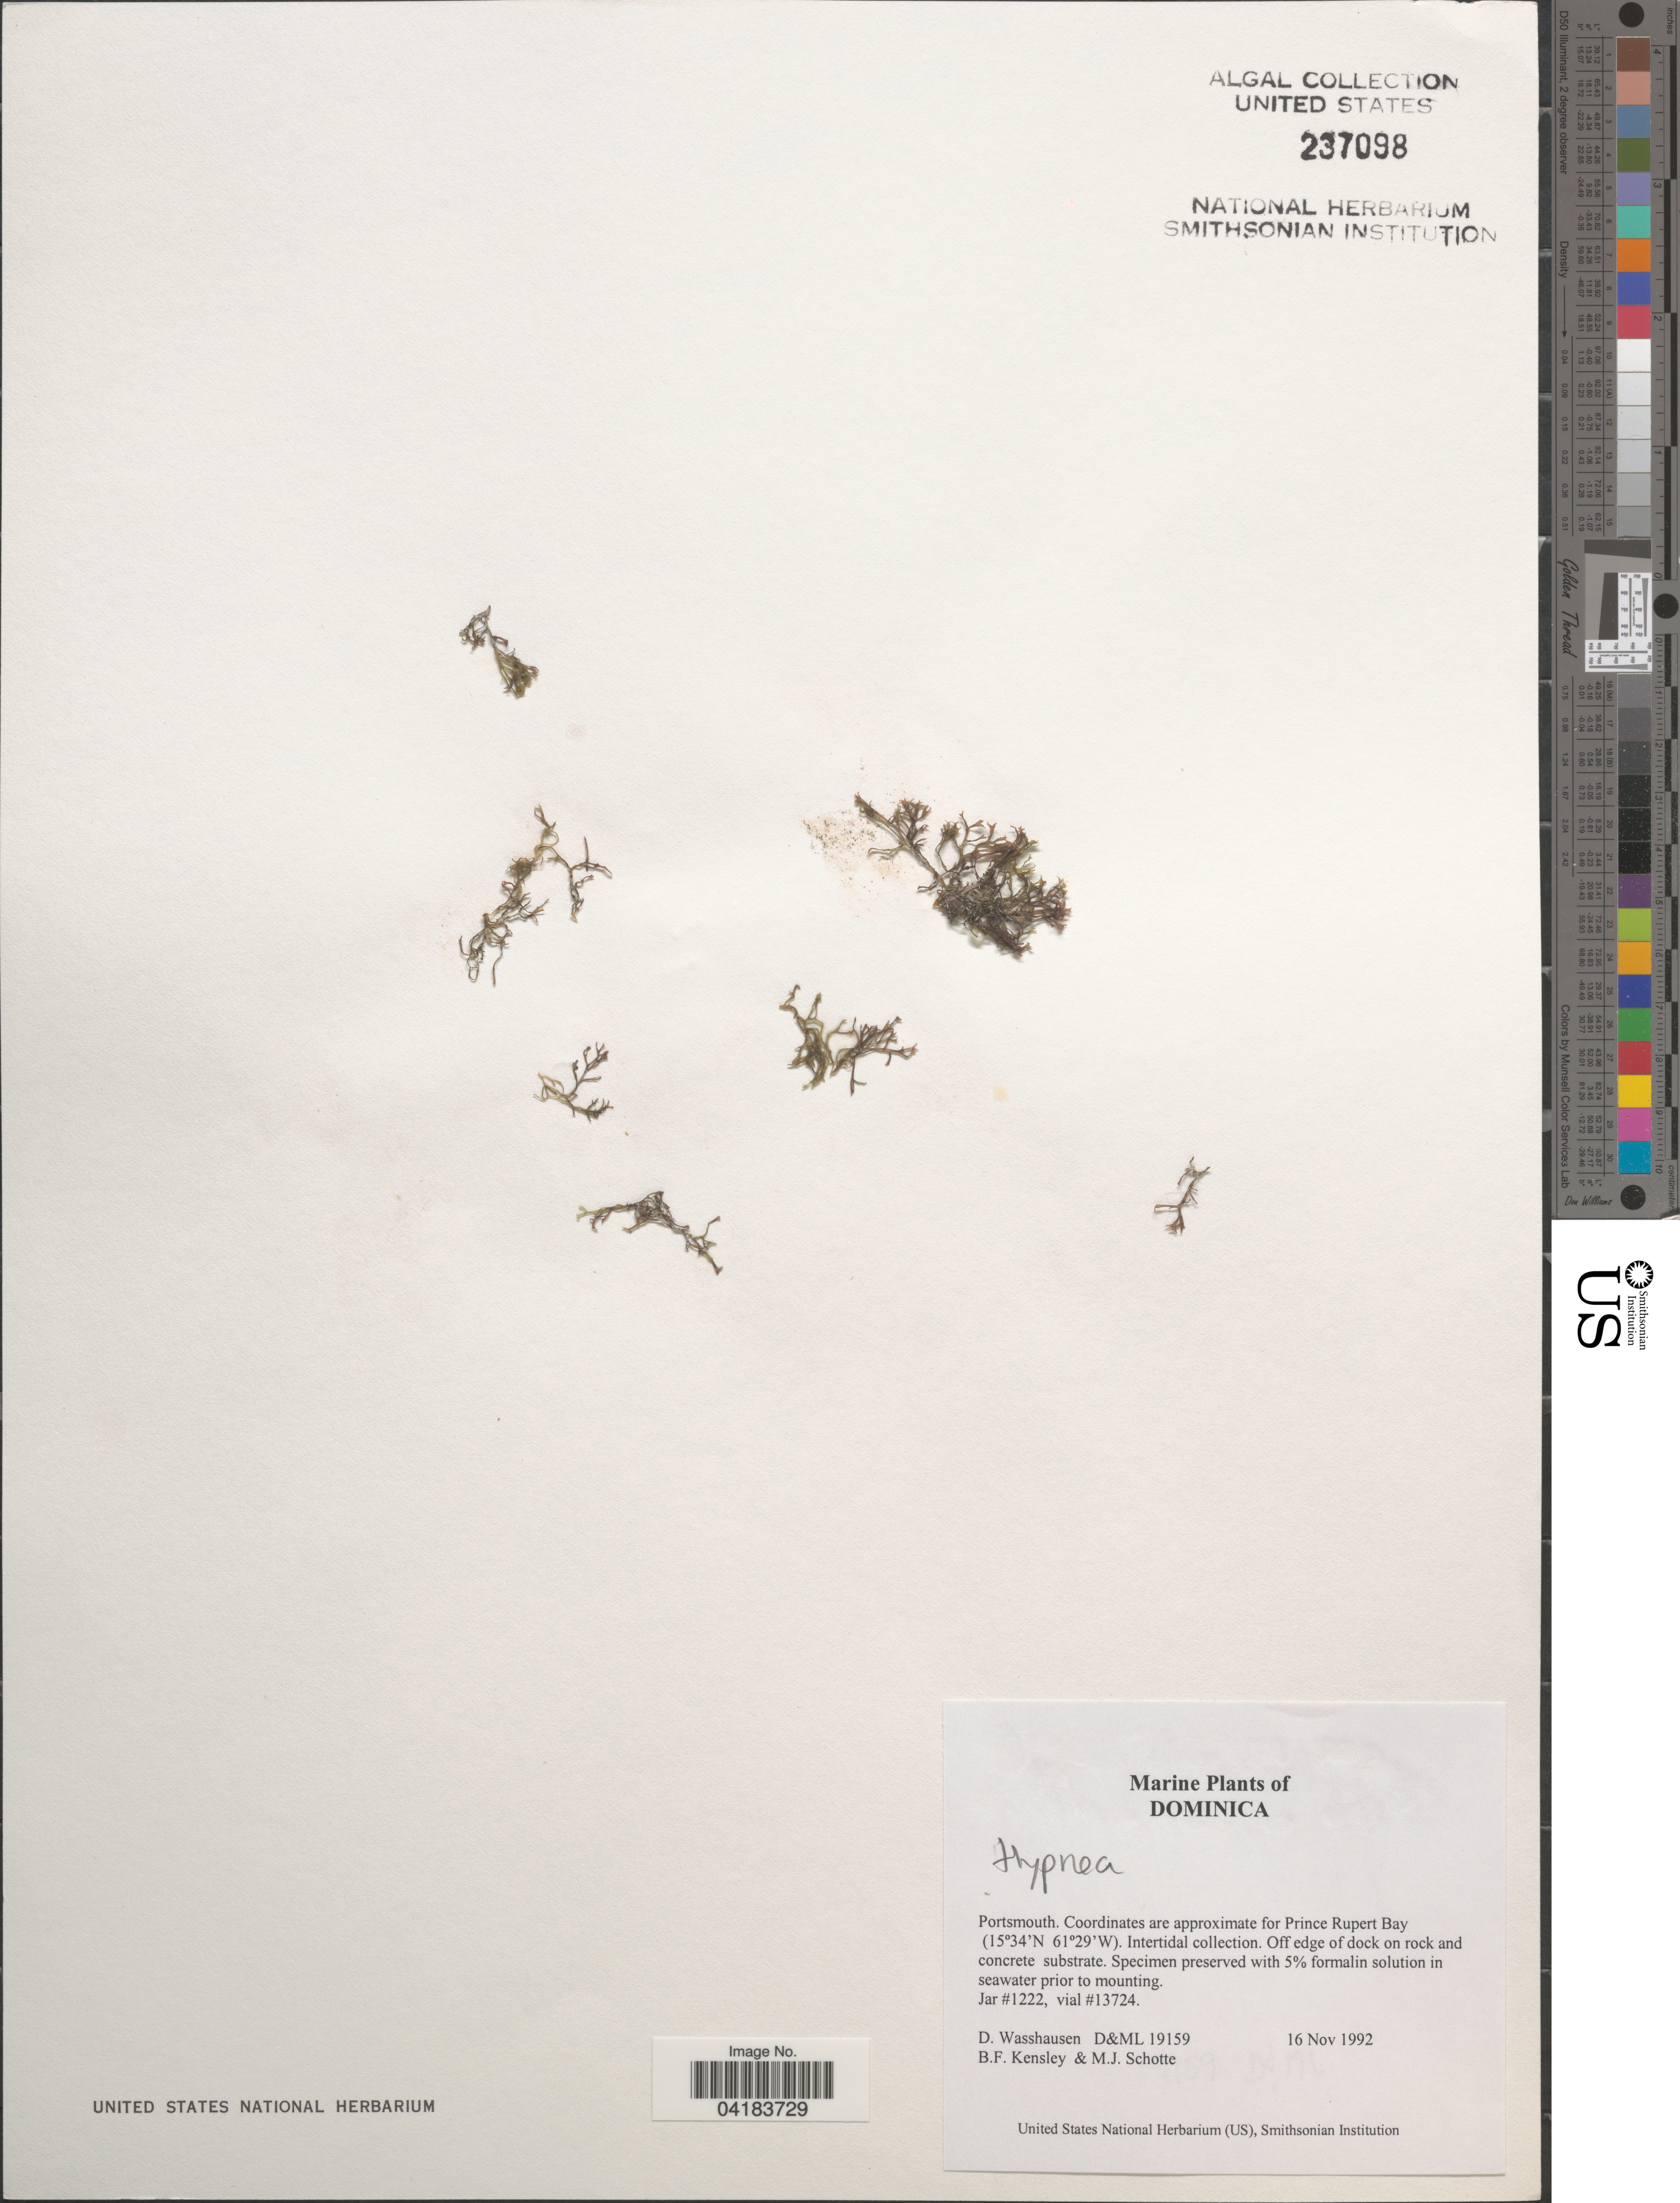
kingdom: Plantae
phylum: Rhodophyta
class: Florideophyceae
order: Gigartinales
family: Cystocloniaceae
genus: Hypnea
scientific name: Hypnea sp.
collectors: D. C. Wasshausen, B. Kensley & M. Schotte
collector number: D&ML19159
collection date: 1992-11-16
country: Dominica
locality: Portsmouth. Coordinates are approximate for Prince Rupert Bay.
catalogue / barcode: US 237098